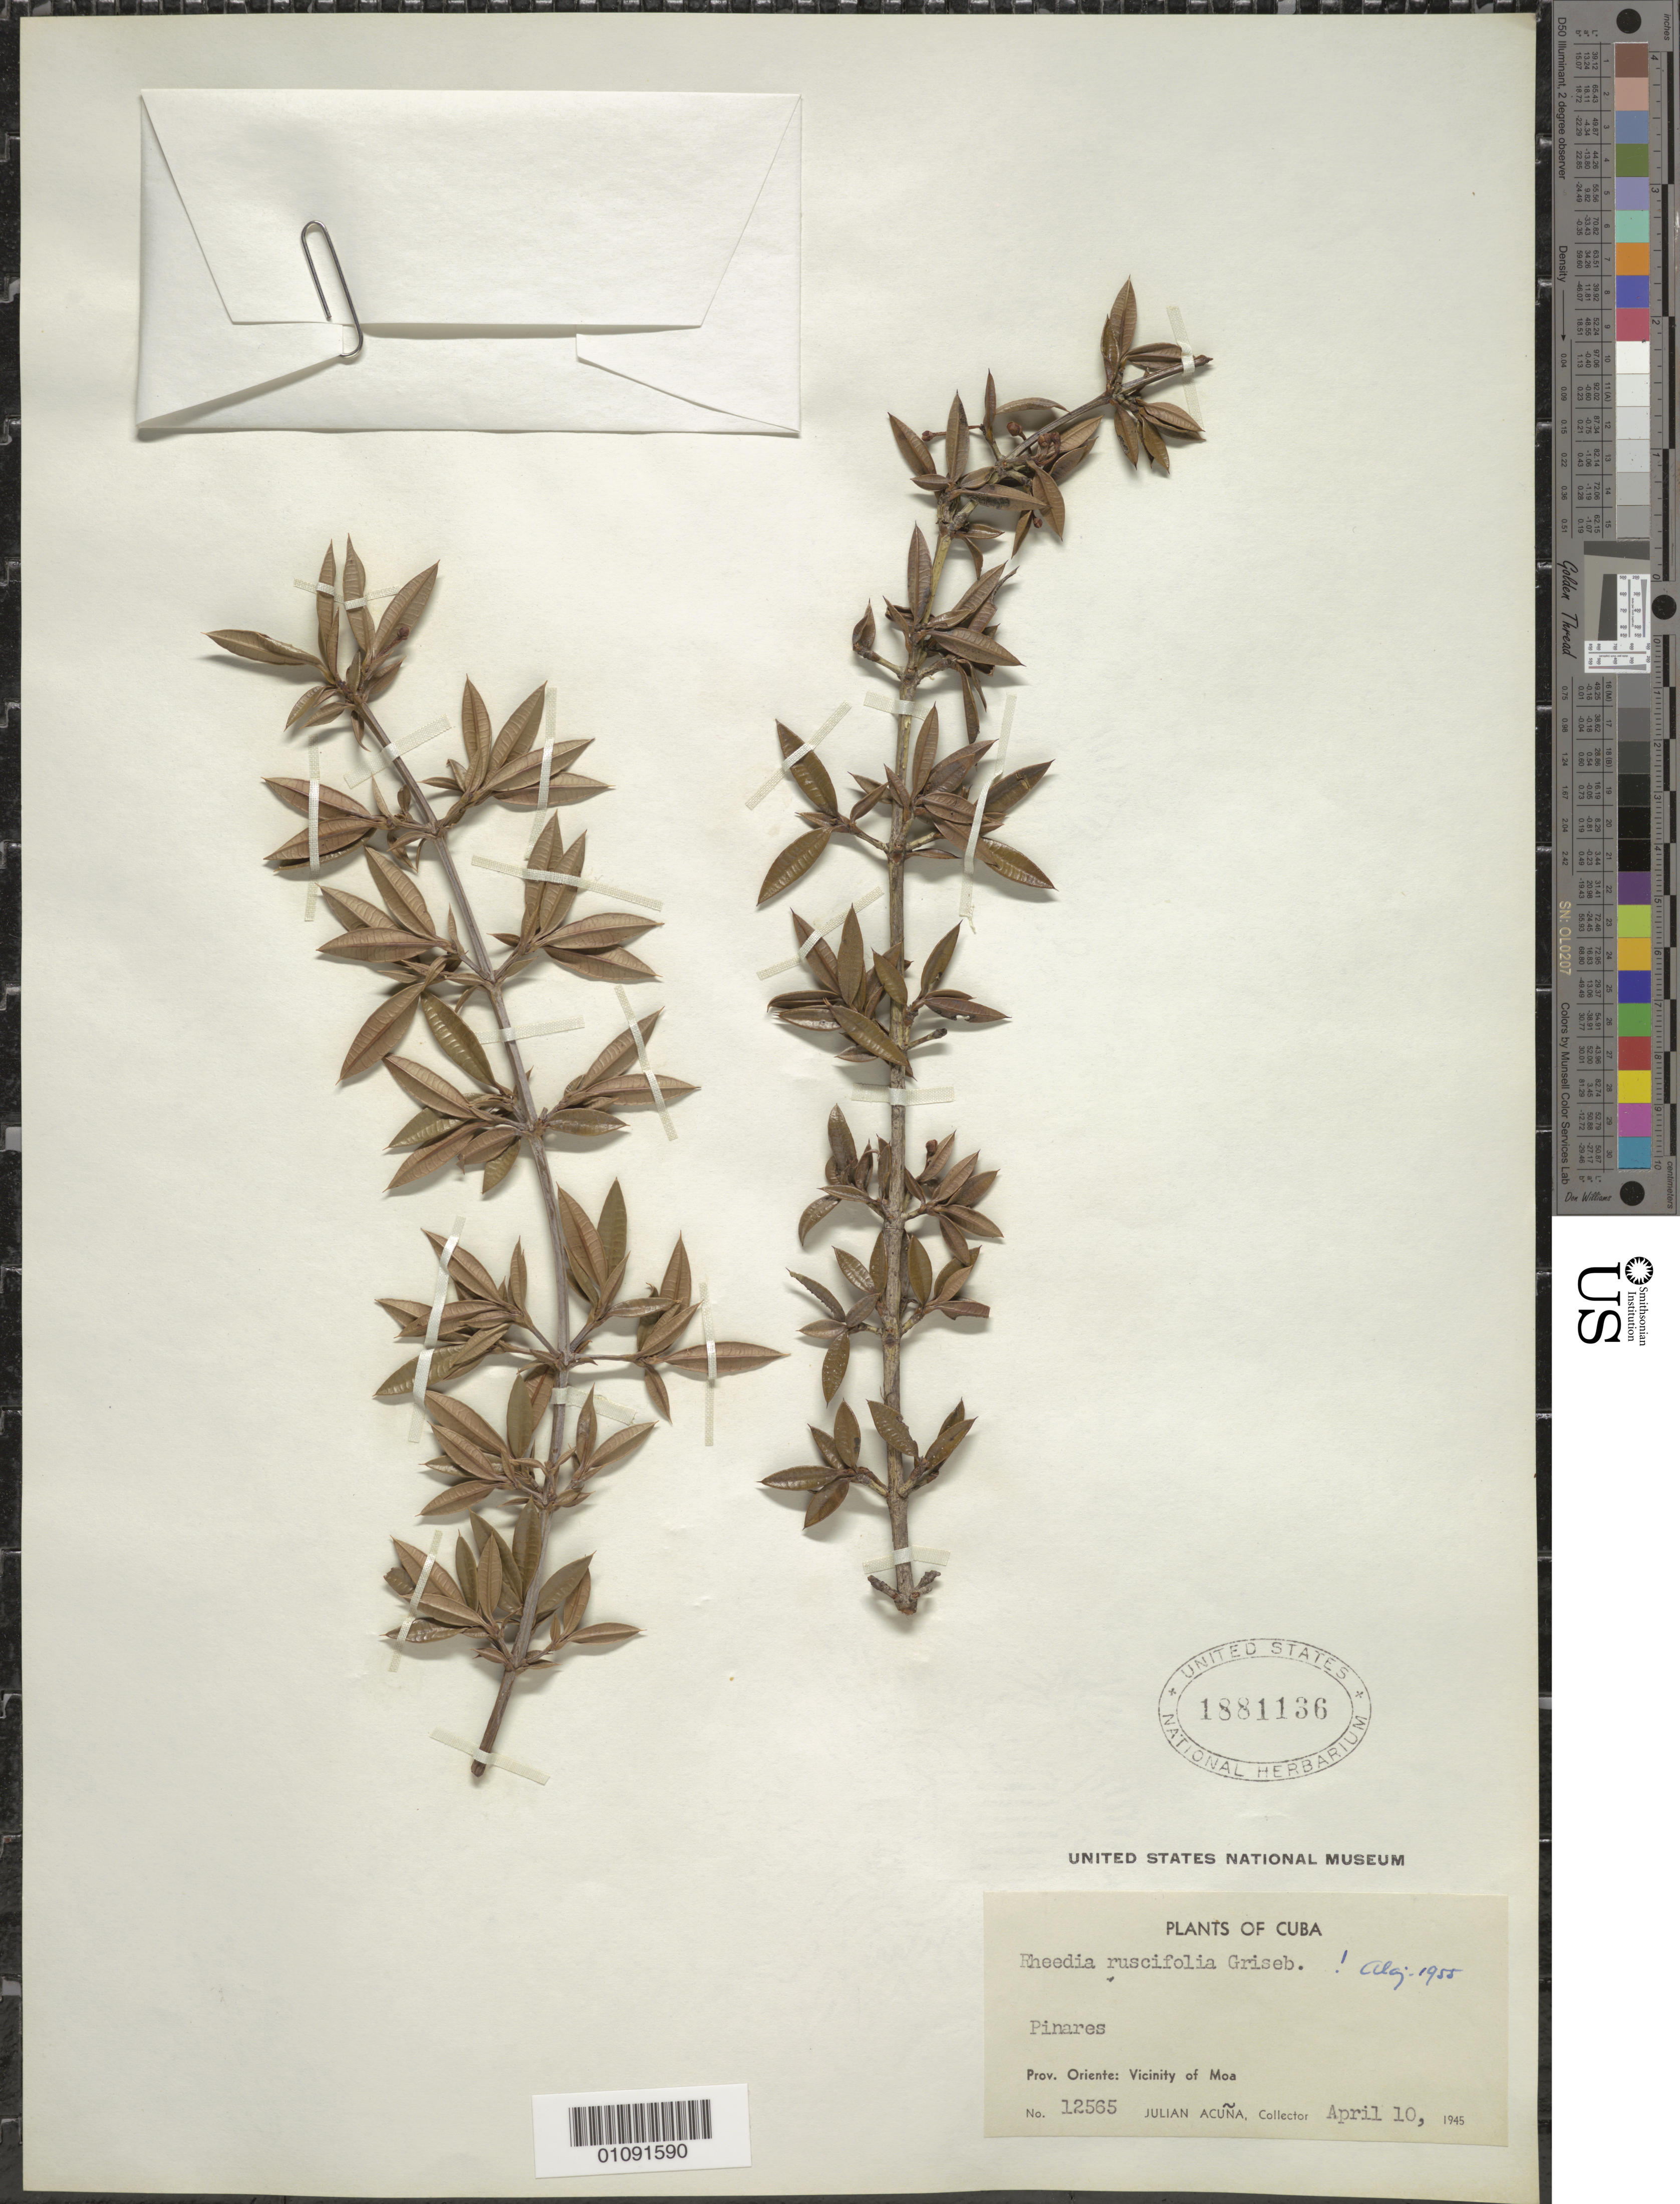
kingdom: Plantae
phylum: Tracheophyta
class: Magnoliopsida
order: Malpighiales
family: Clusiaceae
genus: Garcinia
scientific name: Garcinia ruscifolia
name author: (Griseb.) Borhidi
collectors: J. Acuña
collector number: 12565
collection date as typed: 10 Apr 1945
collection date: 1945-04-10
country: Cuba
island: Cuba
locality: Oriente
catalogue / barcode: US 1881136